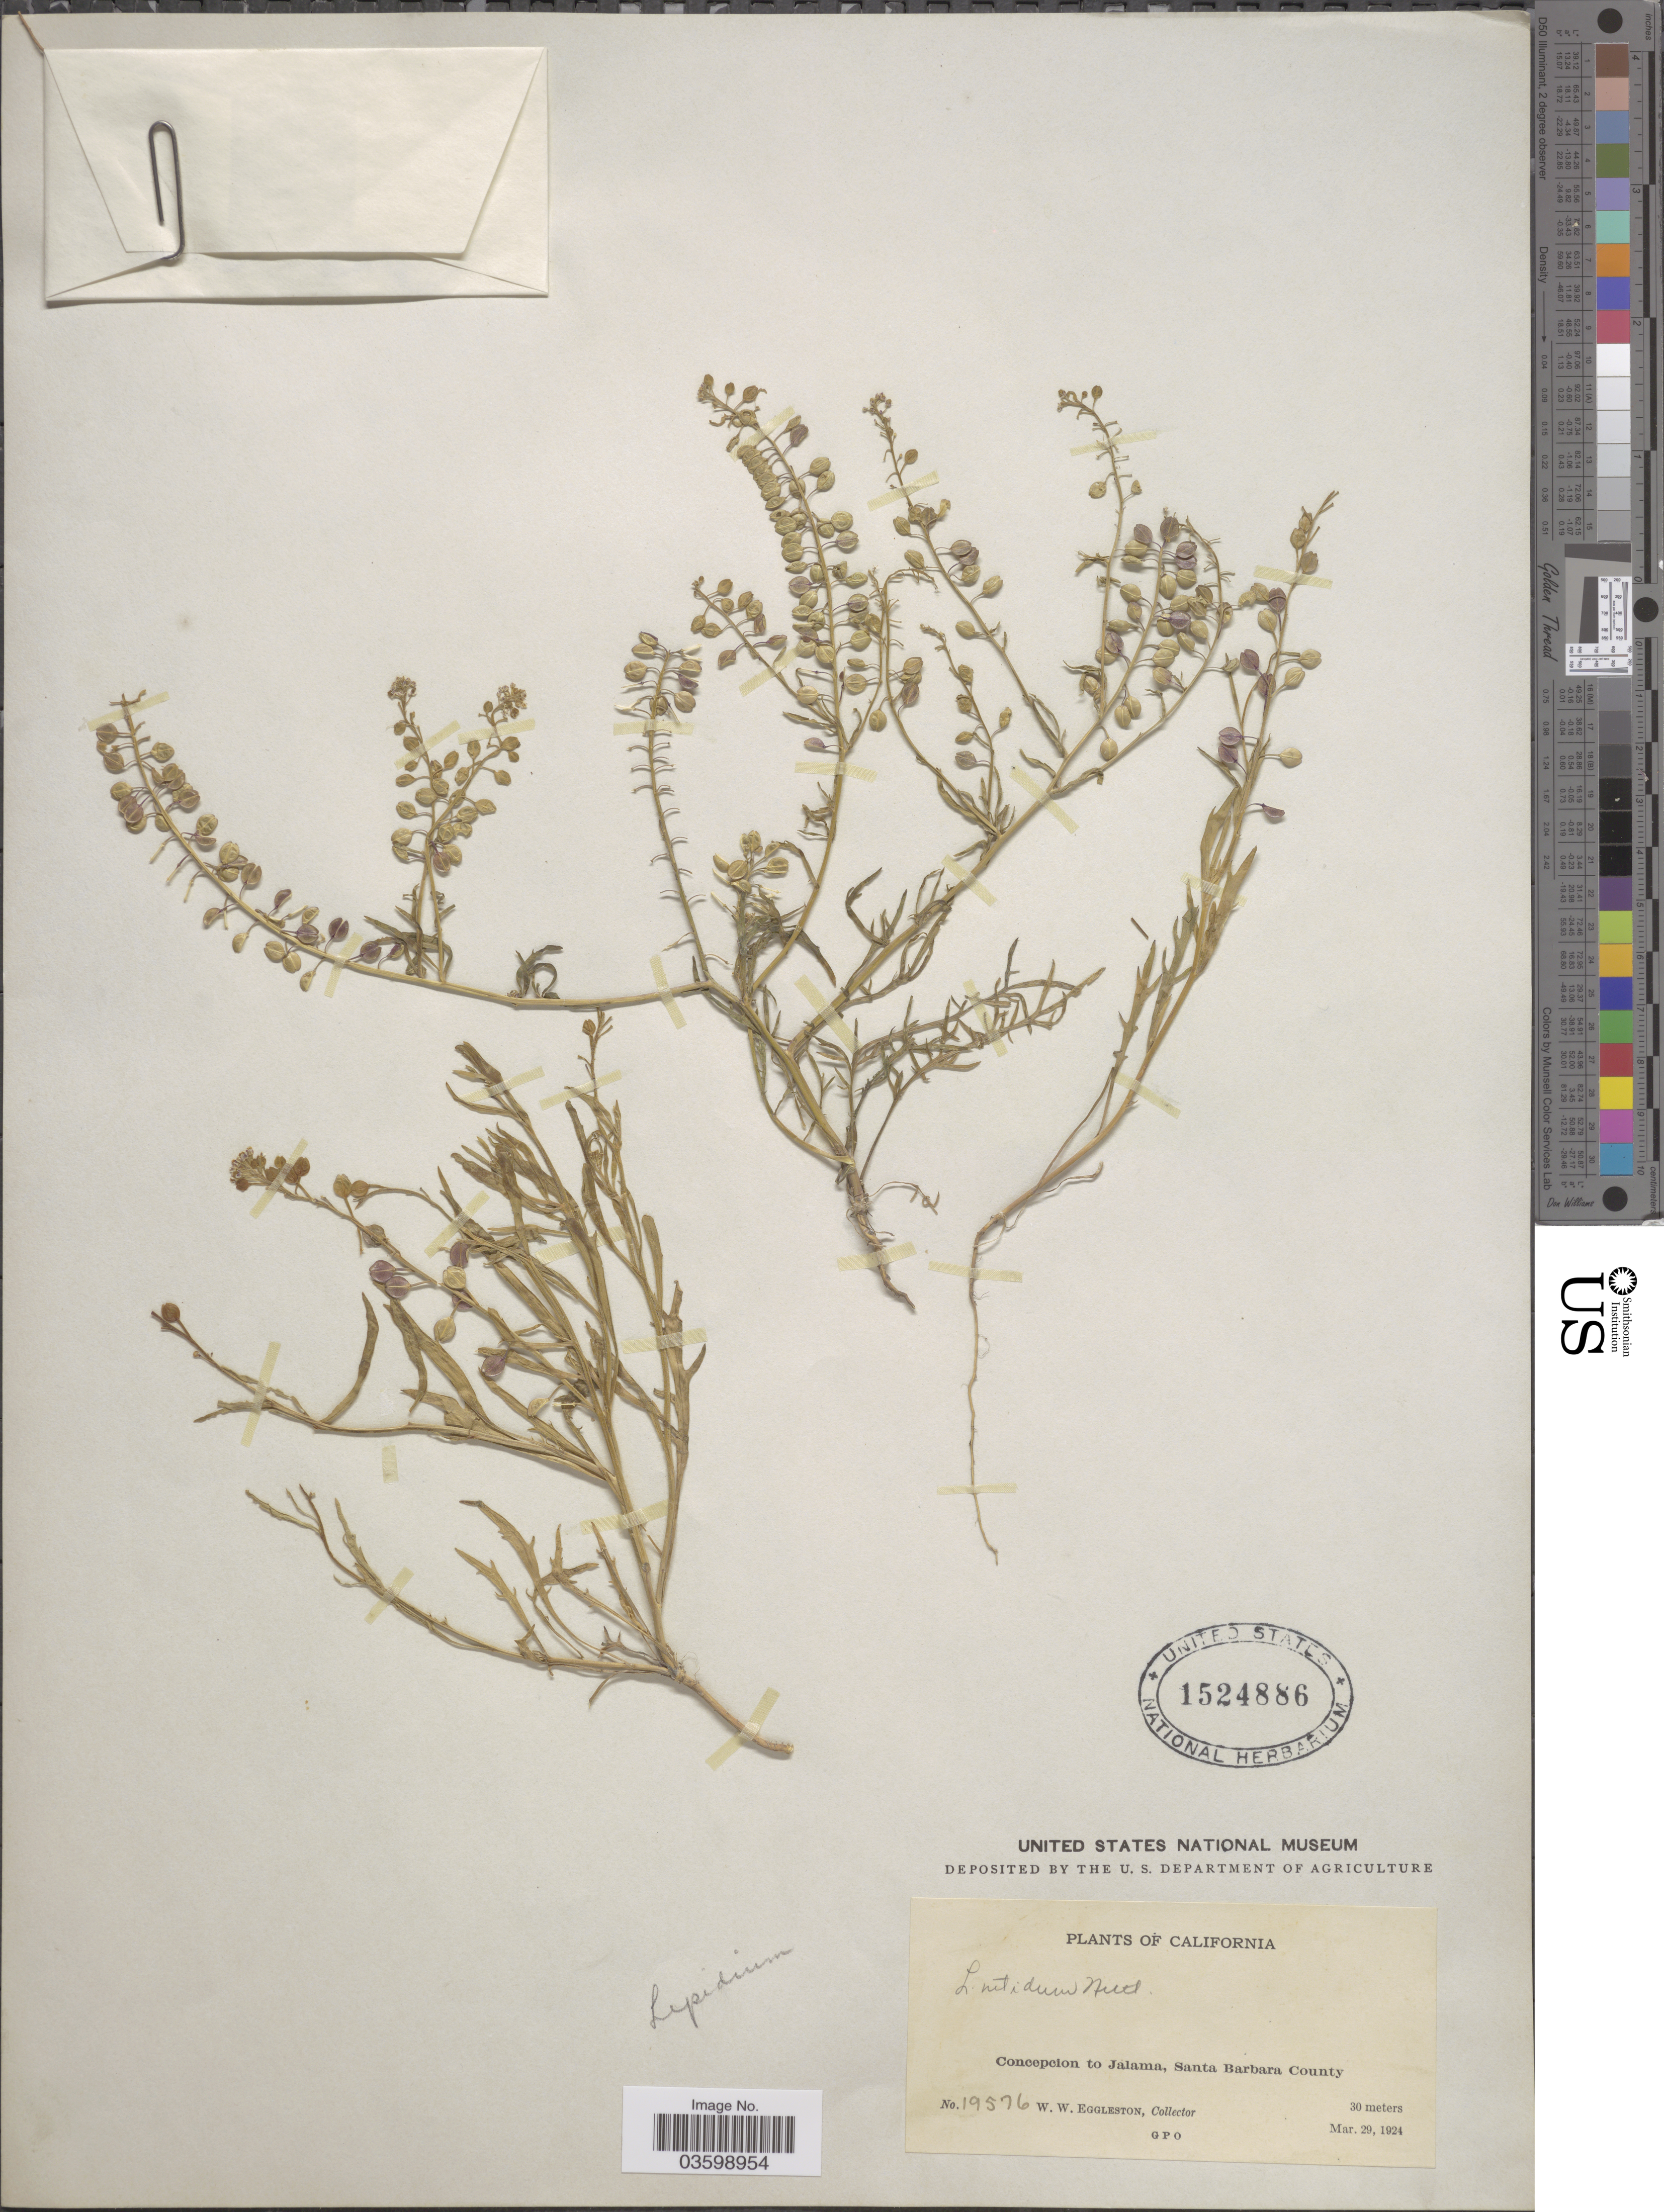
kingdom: Plantae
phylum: Tracheophyta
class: Magnoliopsida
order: Brassicales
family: Brassicaceae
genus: Lepidium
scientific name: Lepidium nitidum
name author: Nutt.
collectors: W. W. Eggleston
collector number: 19576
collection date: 1924-03-29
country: United States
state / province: California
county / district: Santa Barbara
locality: Concepcion to Jalama, Santa Barbara County.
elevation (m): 30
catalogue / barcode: US 1524886